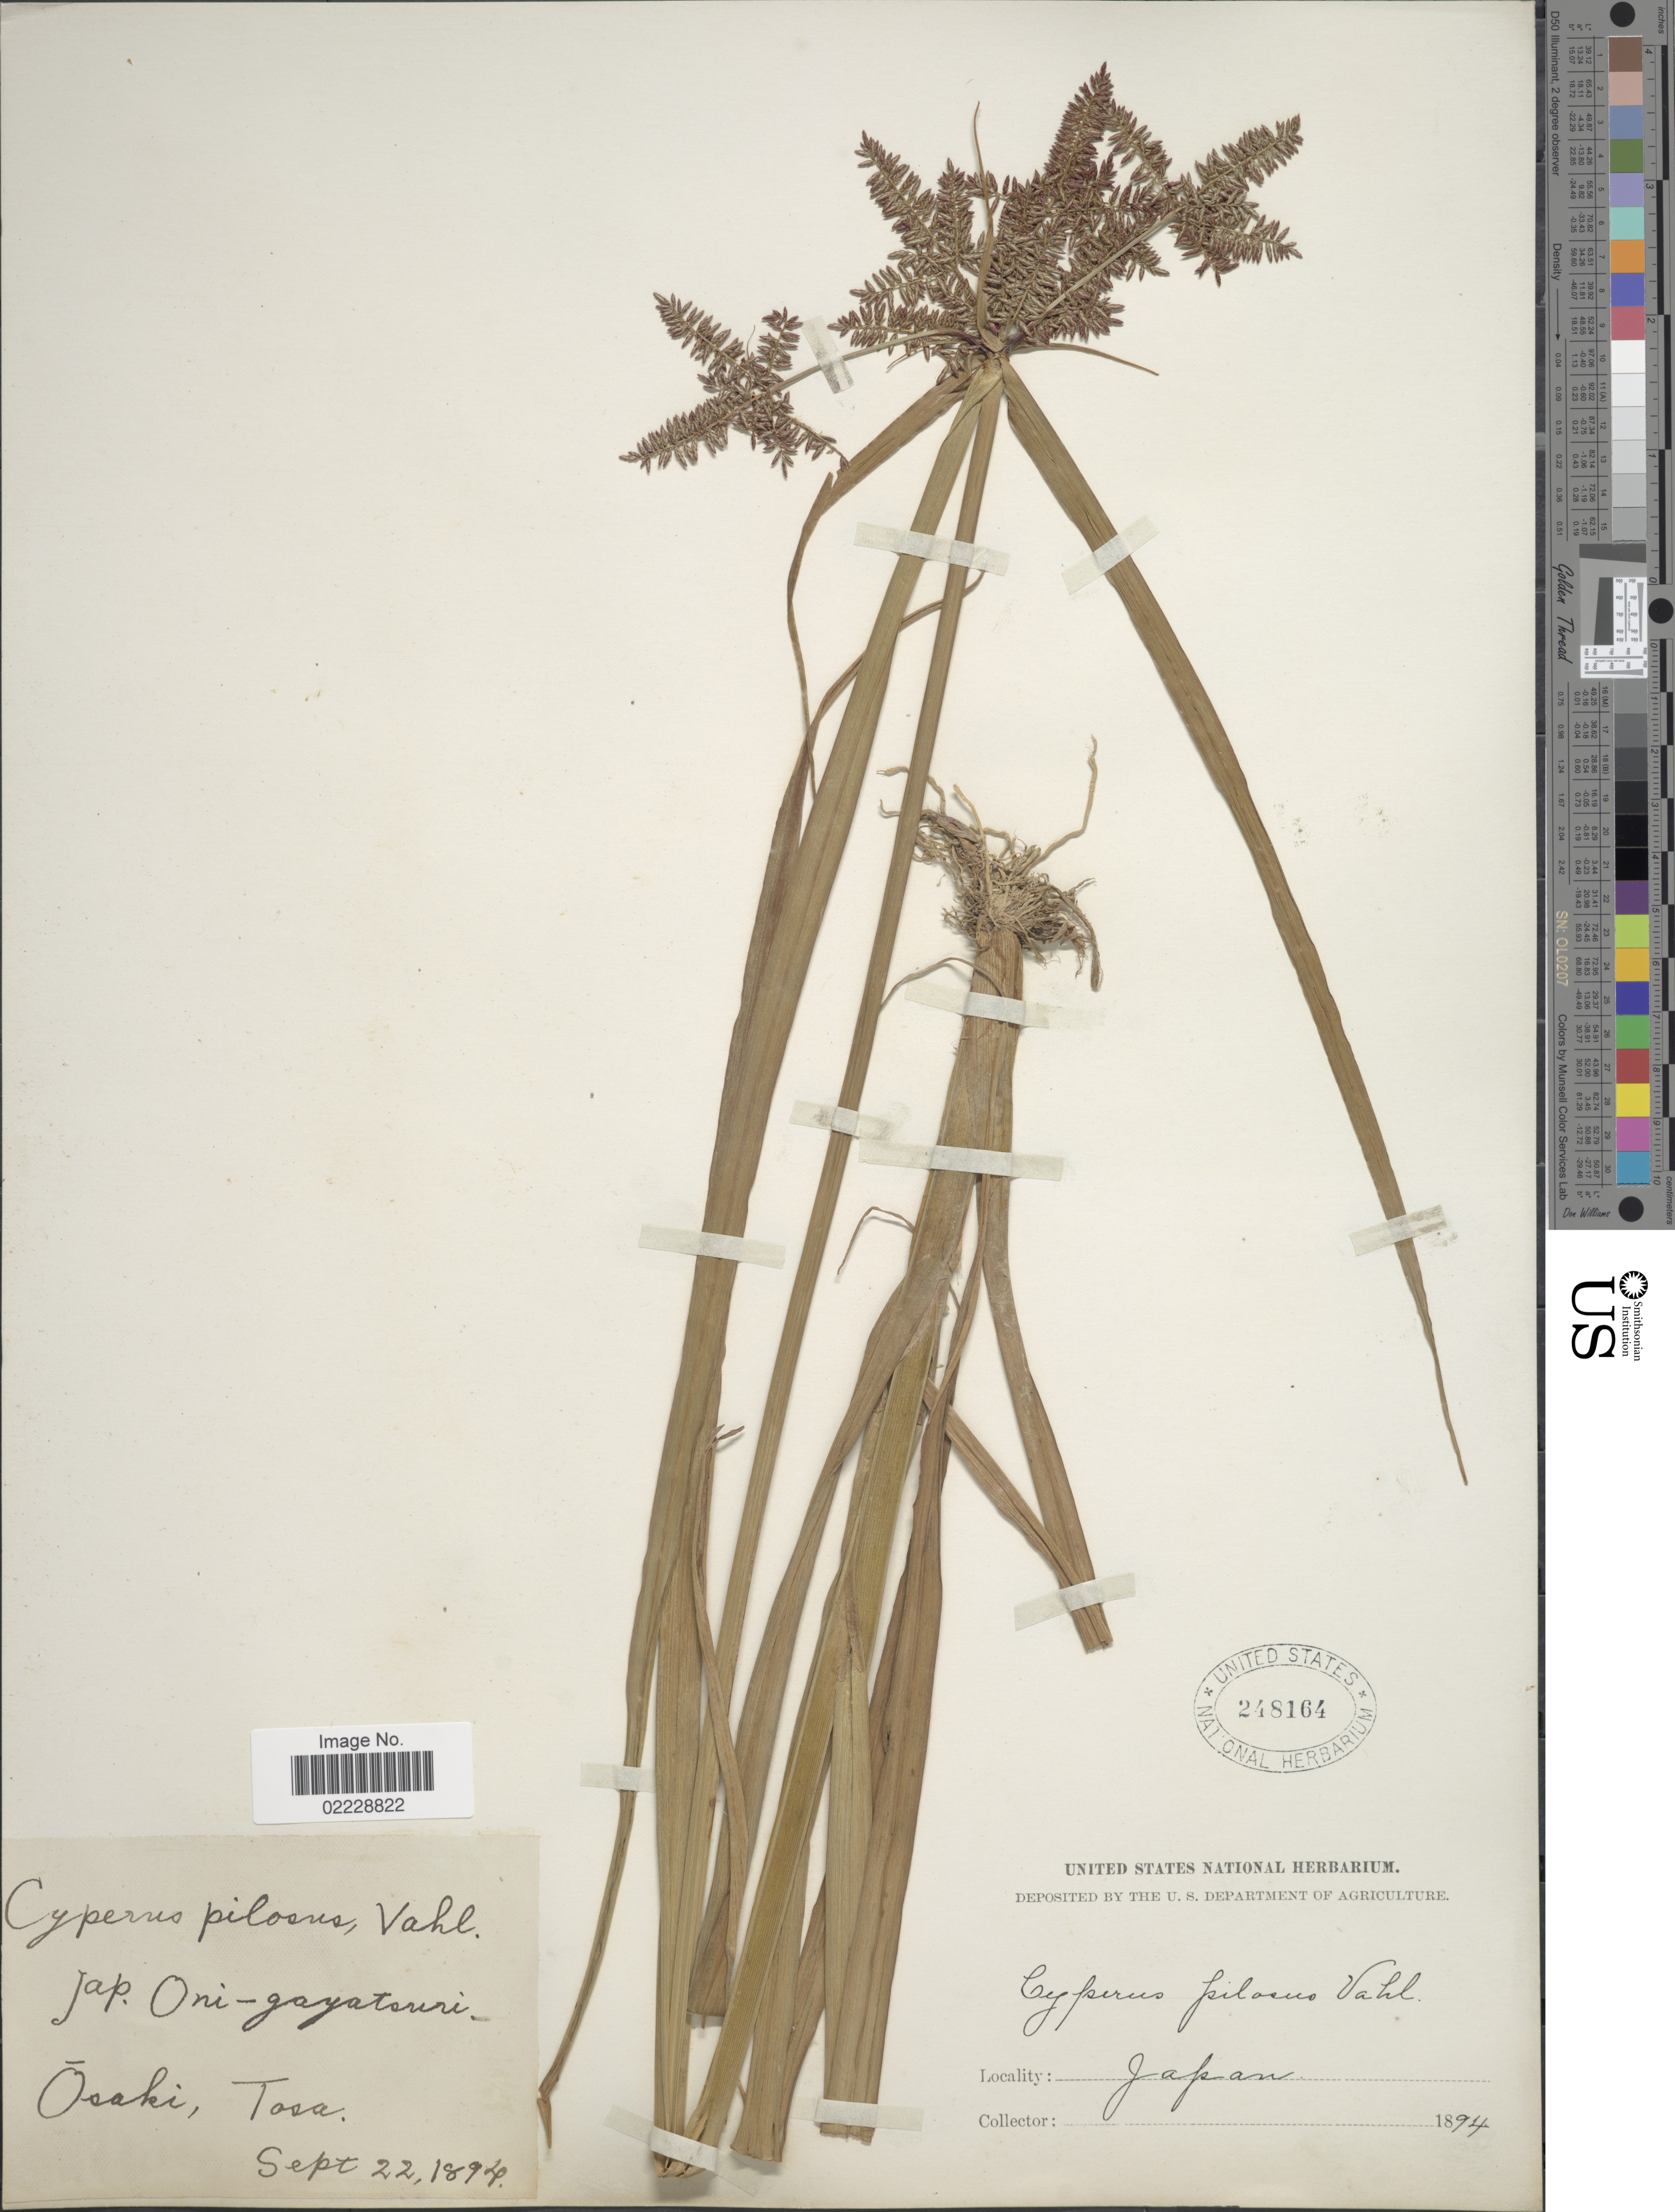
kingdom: Plantae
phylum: Tracheophyta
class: Liliopsida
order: Poales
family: Cyperaceae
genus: Cyperus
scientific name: Cyperus pilosus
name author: Vahl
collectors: ex herb. United States National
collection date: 1894-09-22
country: Japan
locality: Osaki, Tosa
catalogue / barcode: US 248164